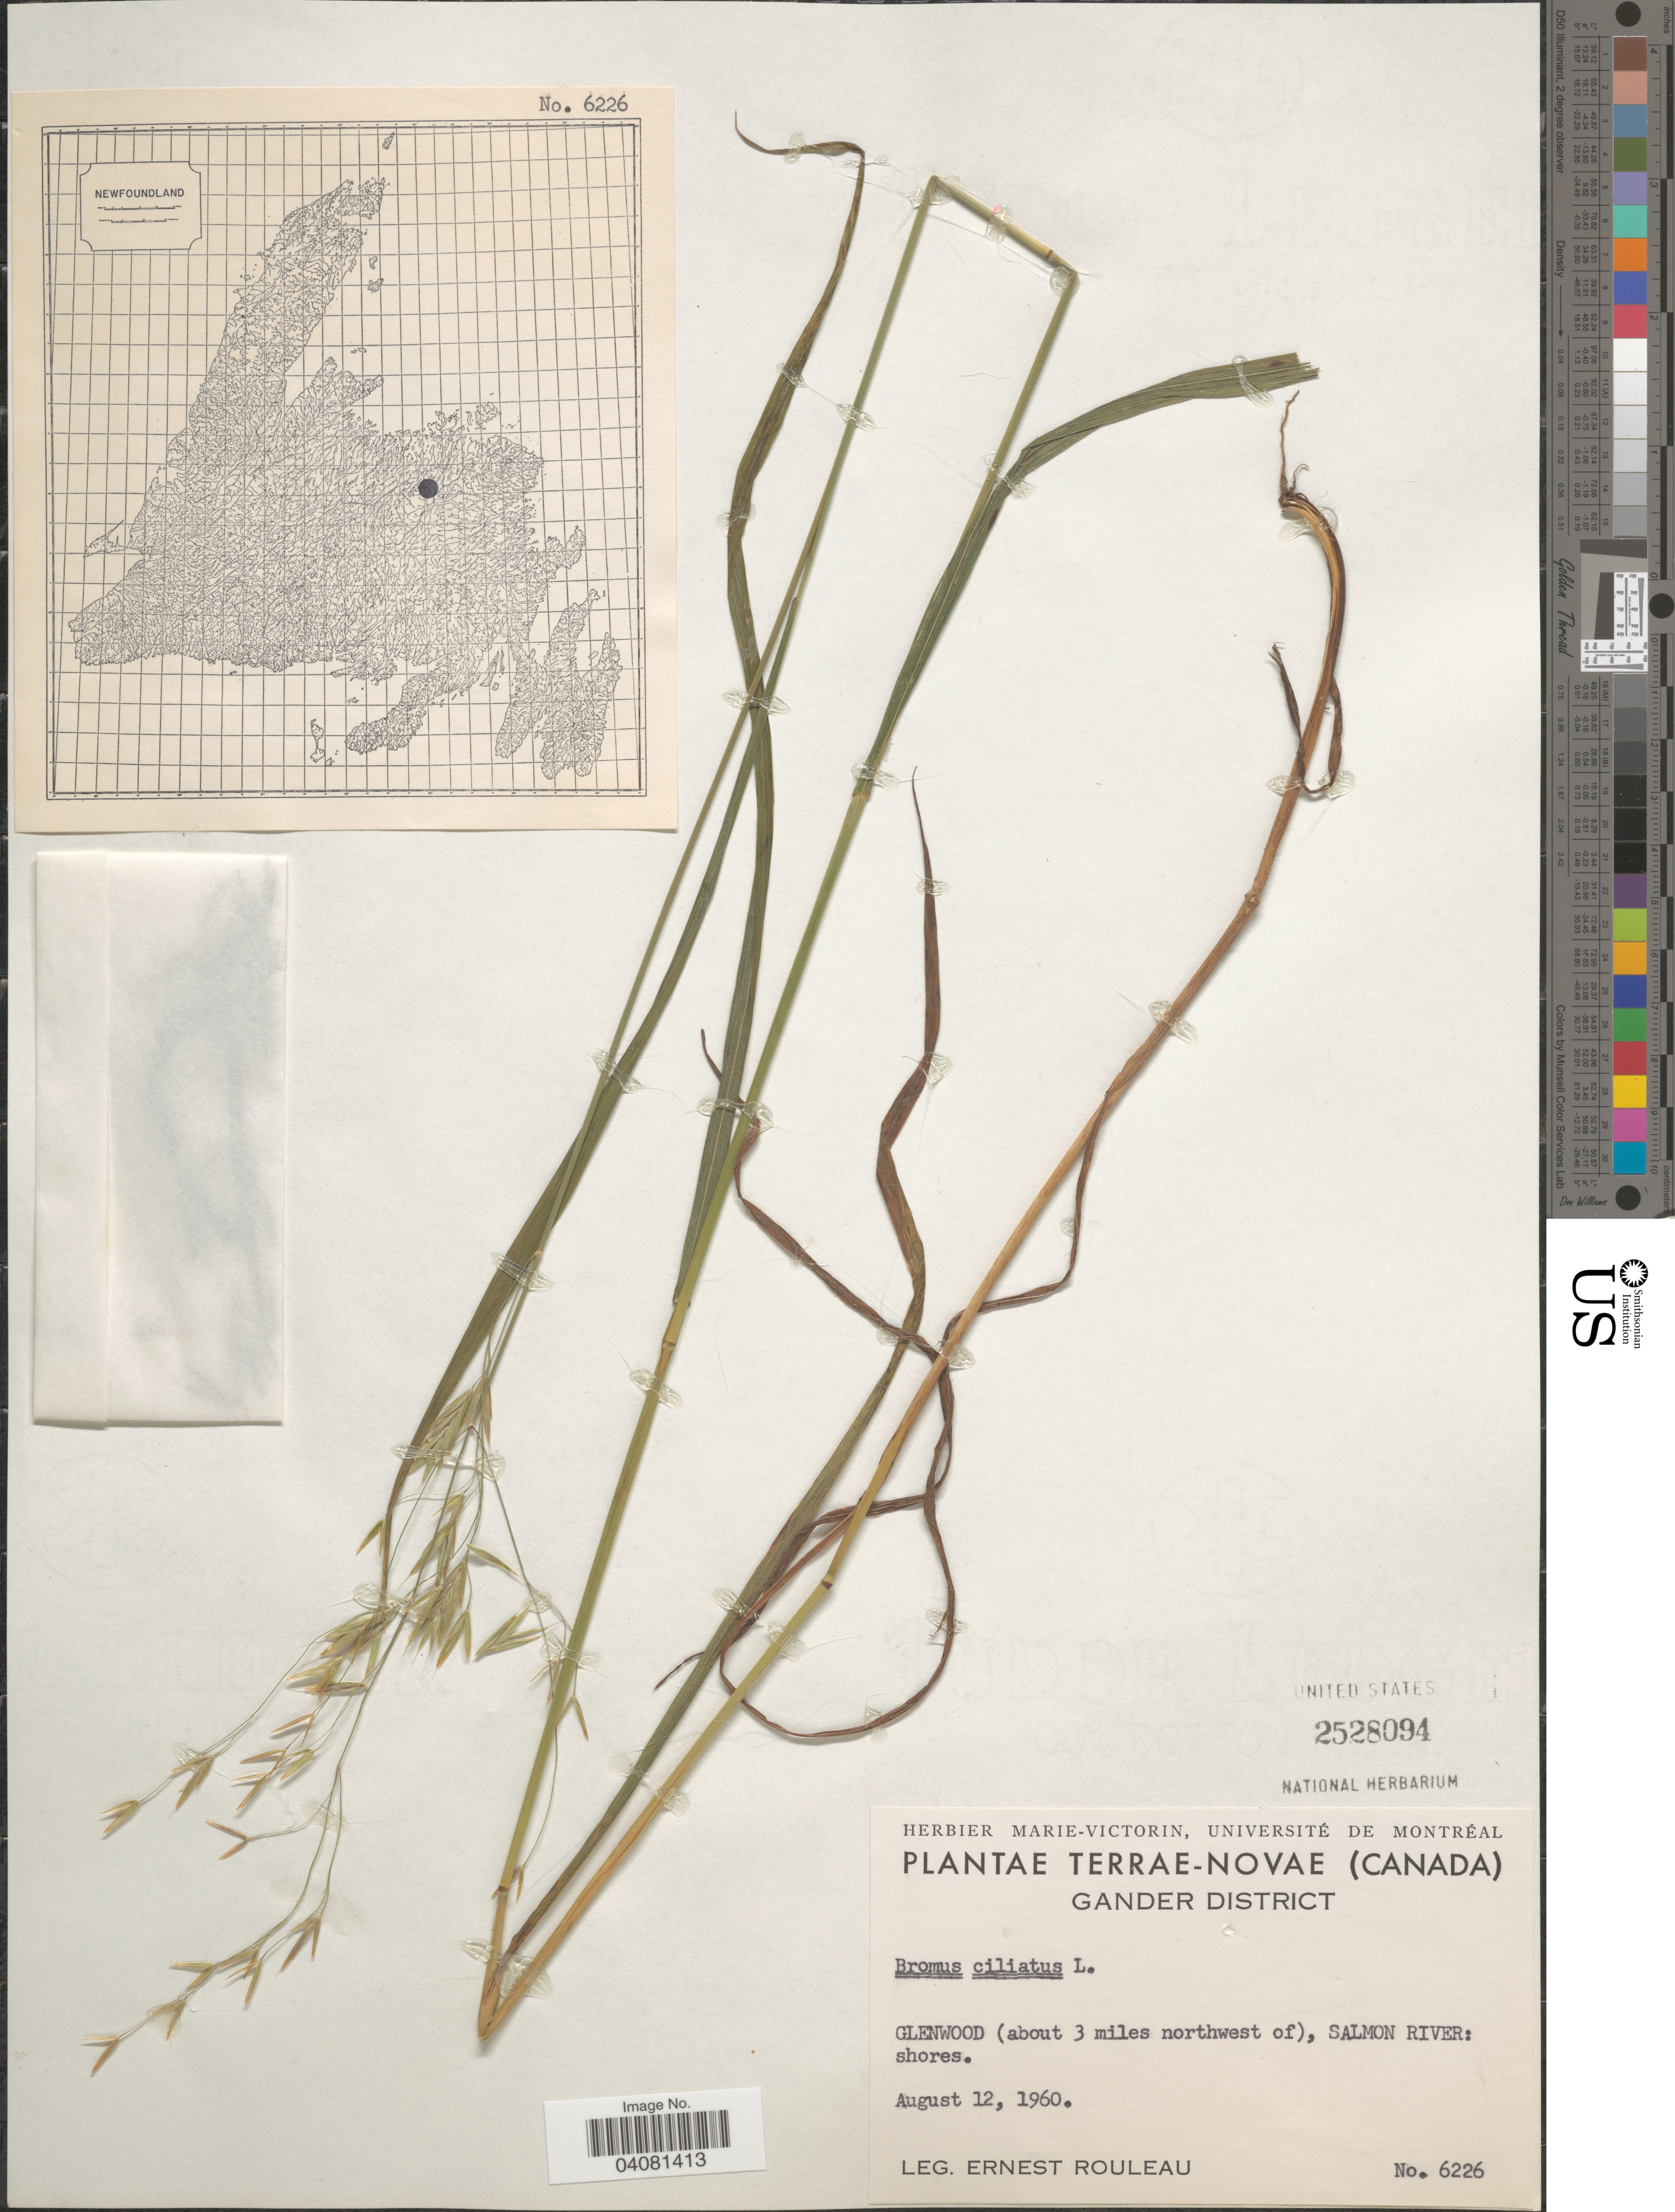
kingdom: Plantae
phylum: Tracheophyta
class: Liliopsida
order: Poales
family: Poaceae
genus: Bromus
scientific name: Bromus ciliatus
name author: L.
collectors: J. Rouleau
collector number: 6226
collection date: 1960-08-12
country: Canada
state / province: Newfoundland and Labrador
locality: Terrae-Novae. Gander District. Glenwood (about 3 miles northwest of), Salmon River: shores.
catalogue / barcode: US 2528094